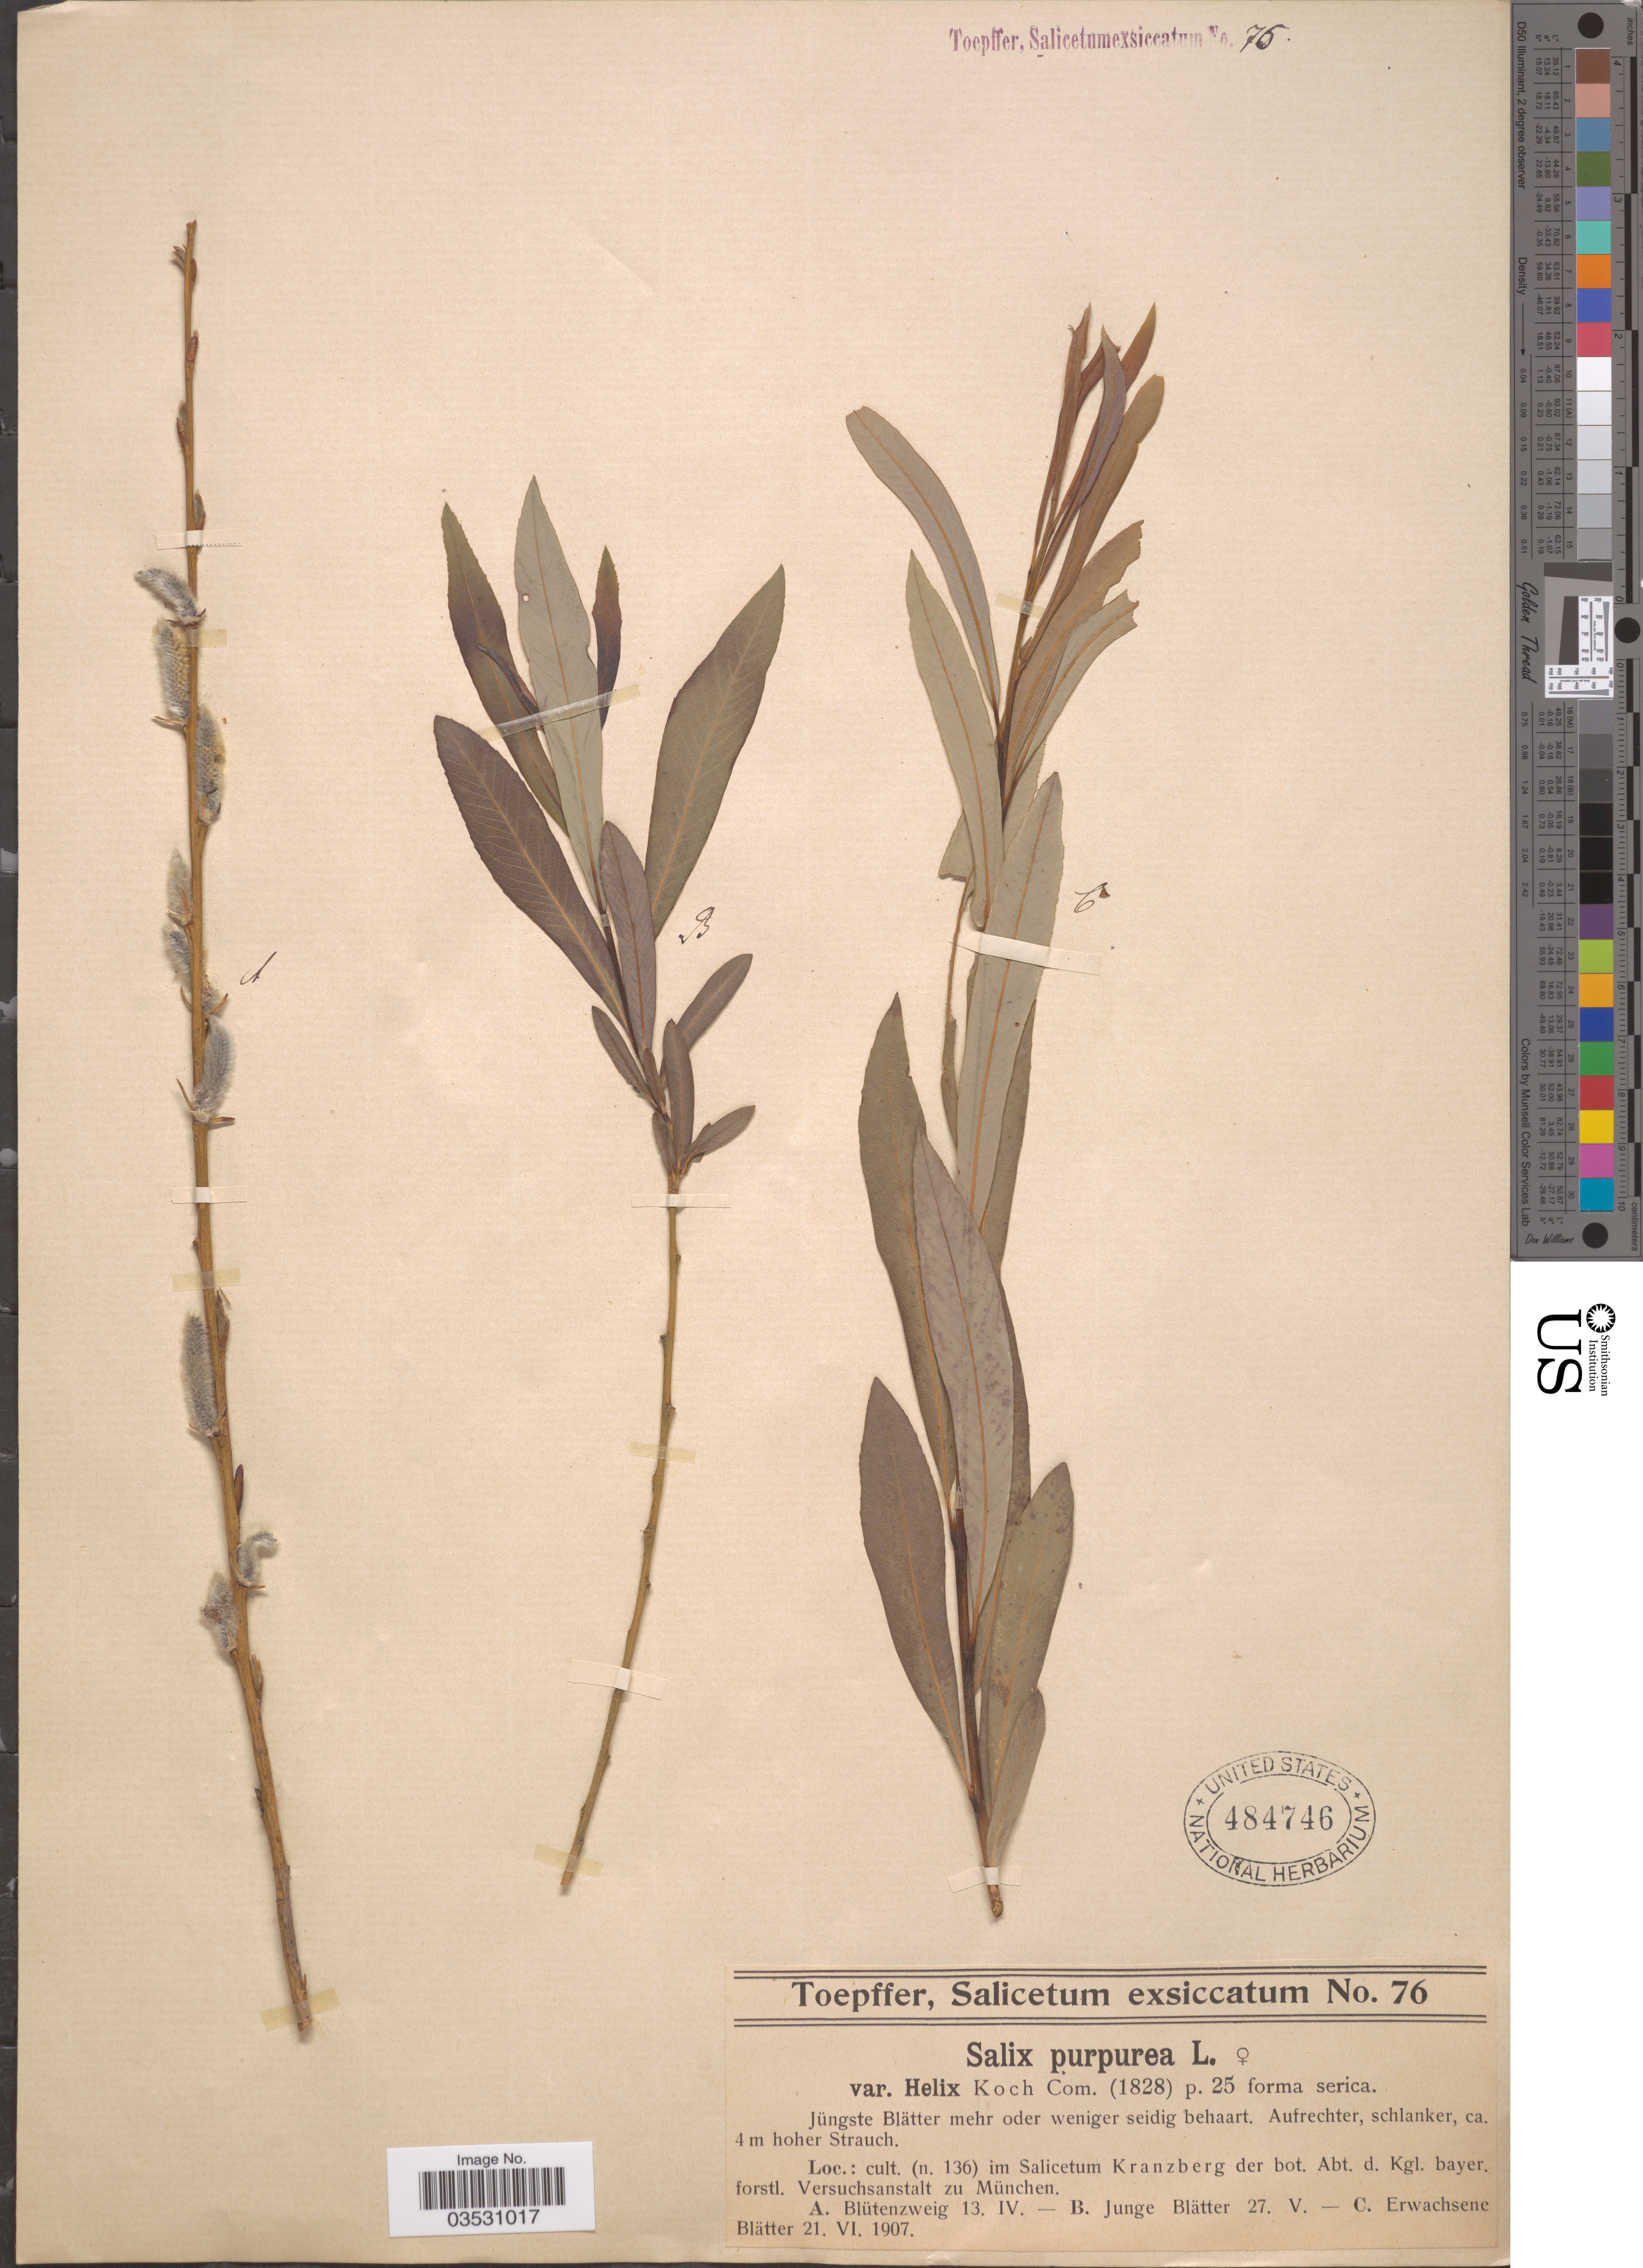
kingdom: Plantae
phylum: Tracheophyta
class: Magnoliopsida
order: Malpighiales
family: Salicaceae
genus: Salix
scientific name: Salix purpurea var. helix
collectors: A. Toepffer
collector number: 76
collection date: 1907-04-13/1907-06-21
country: Germany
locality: Im Salicetum Kranzberg der bot. Abt. d. Kgl. bayer. forstl. Versuchsanstalt zu München.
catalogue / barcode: US 484746